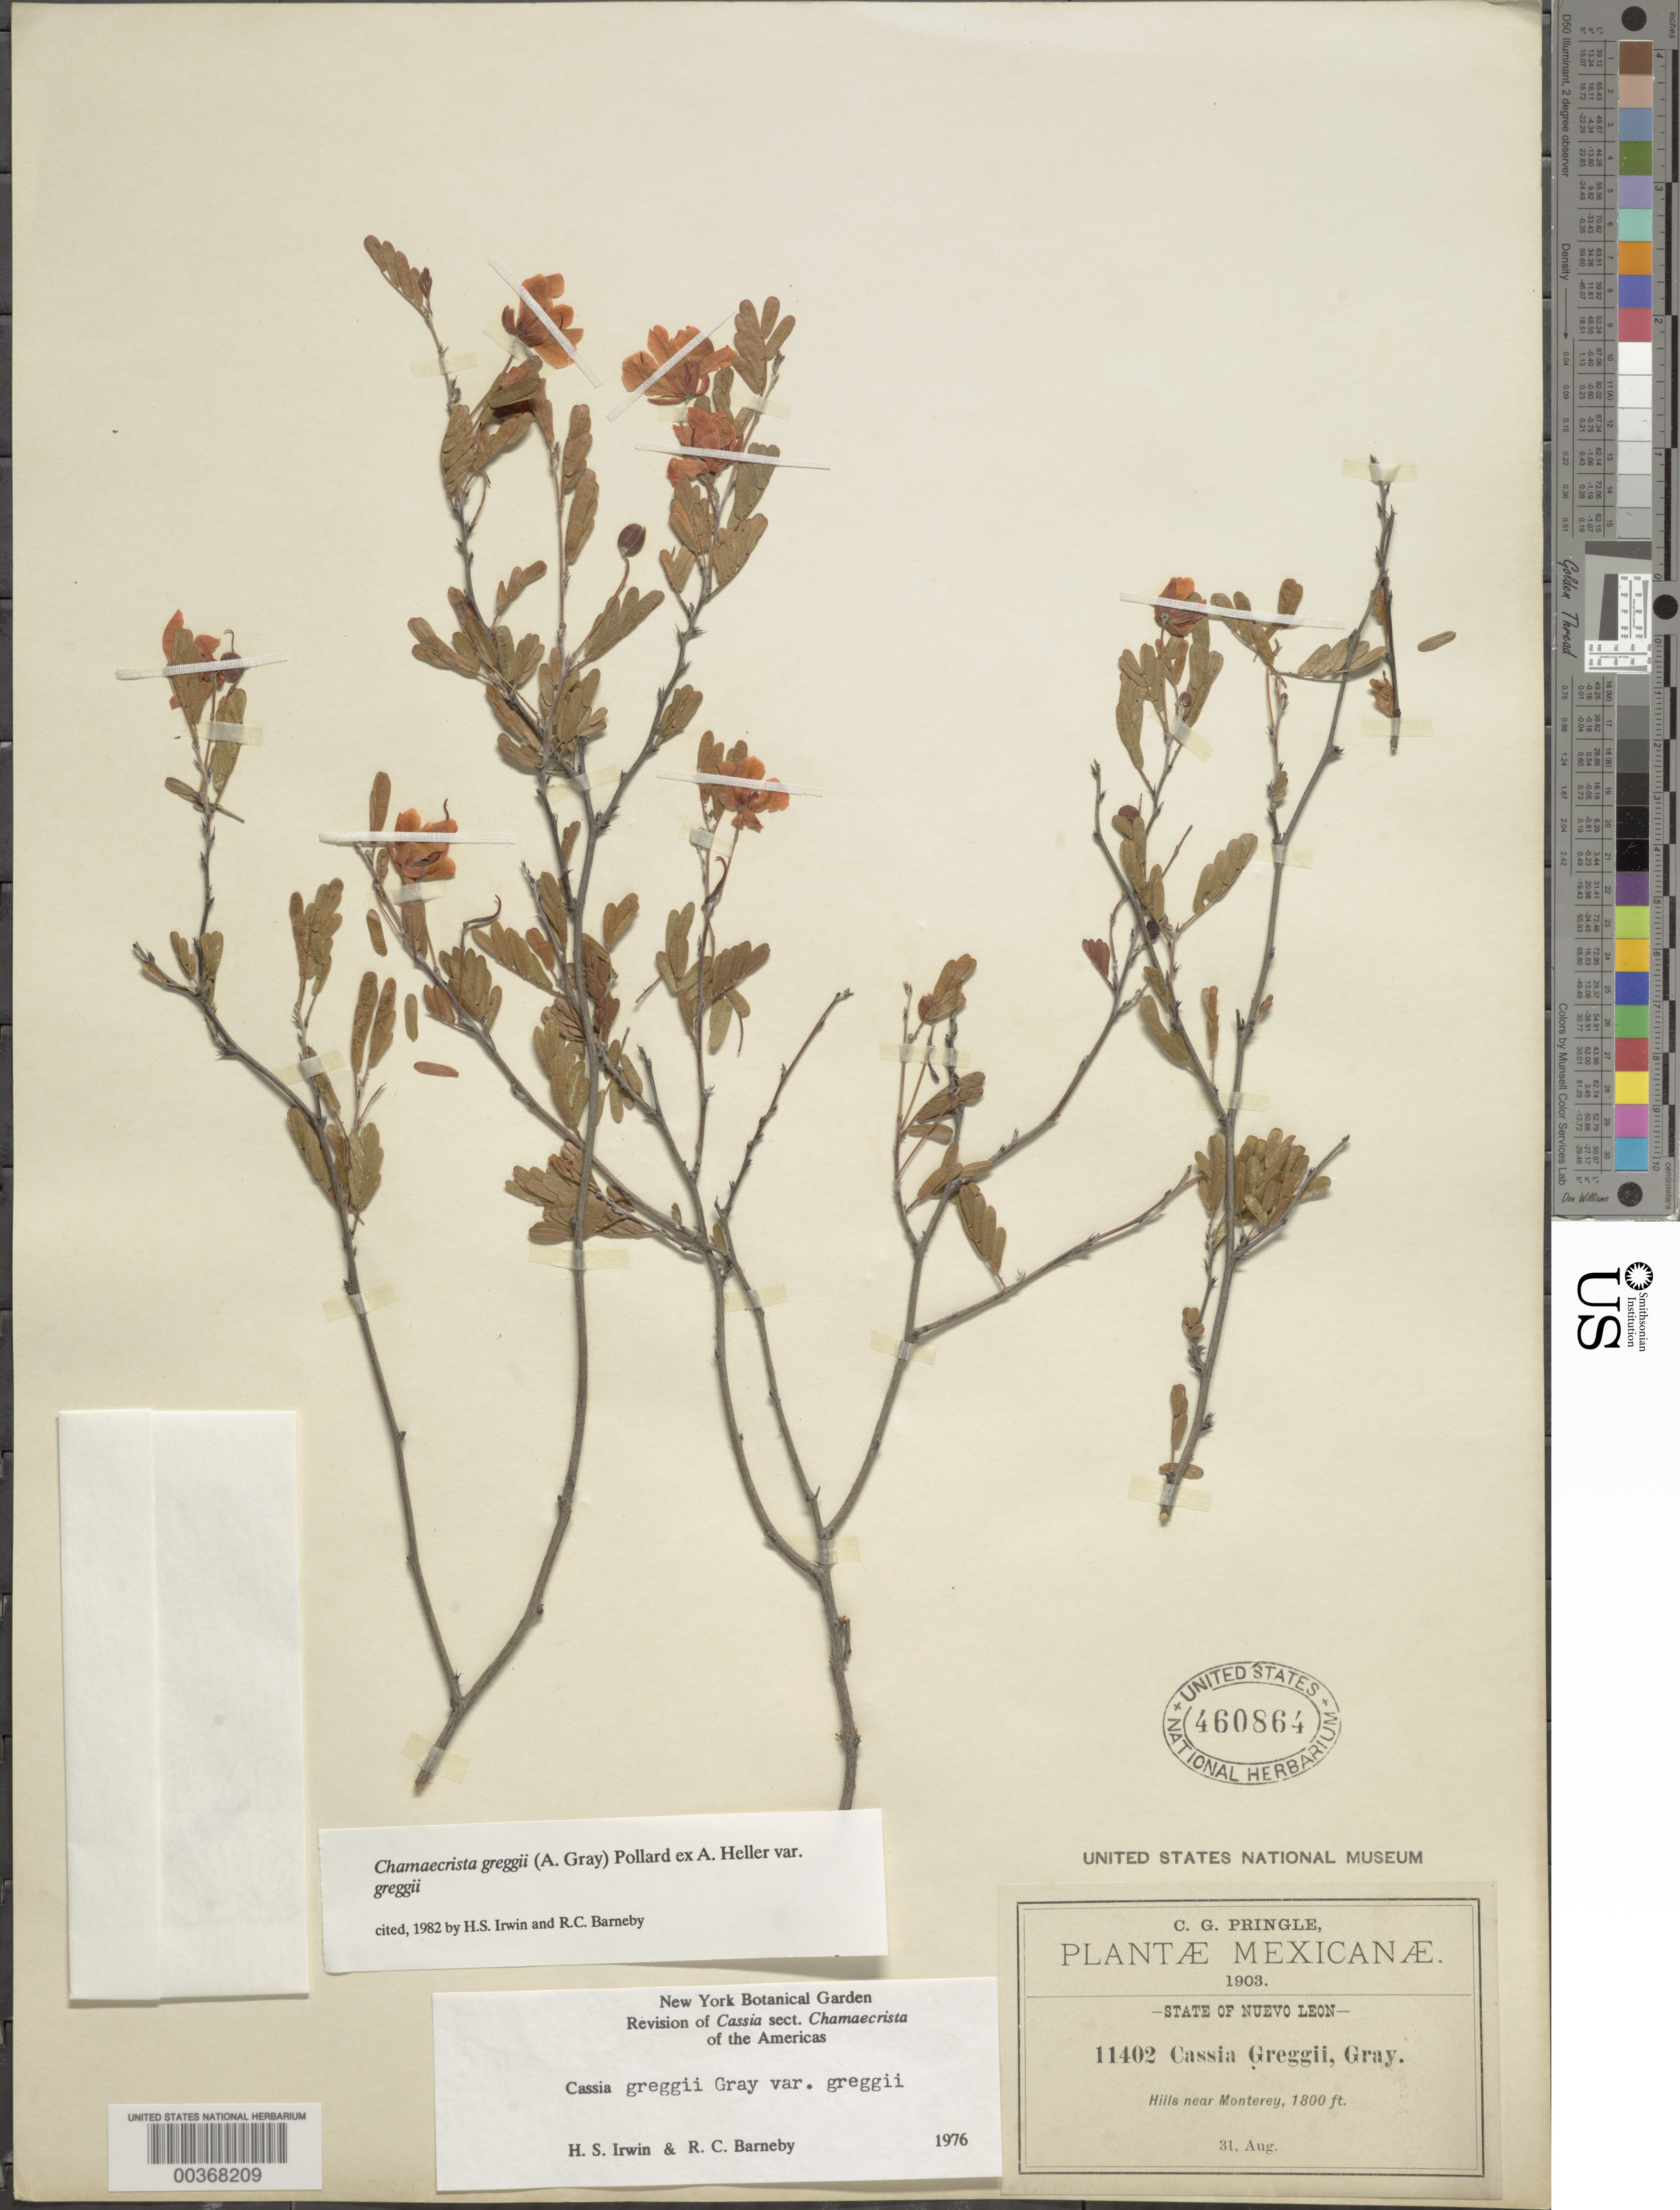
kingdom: Plantae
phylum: Tracheophyta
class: Magnoliopsida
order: Fabales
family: Fabaceae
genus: Chamaecrista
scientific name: Chamaecrista greggii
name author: (A. Gray) Pollard ex A. Heller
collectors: C. G. Pringle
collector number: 11402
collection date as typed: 31 Aug 1903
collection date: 1903-08-31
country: Mexico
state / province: Nuevo León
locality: Above Monterrey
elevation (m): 549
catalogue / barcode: US 460864